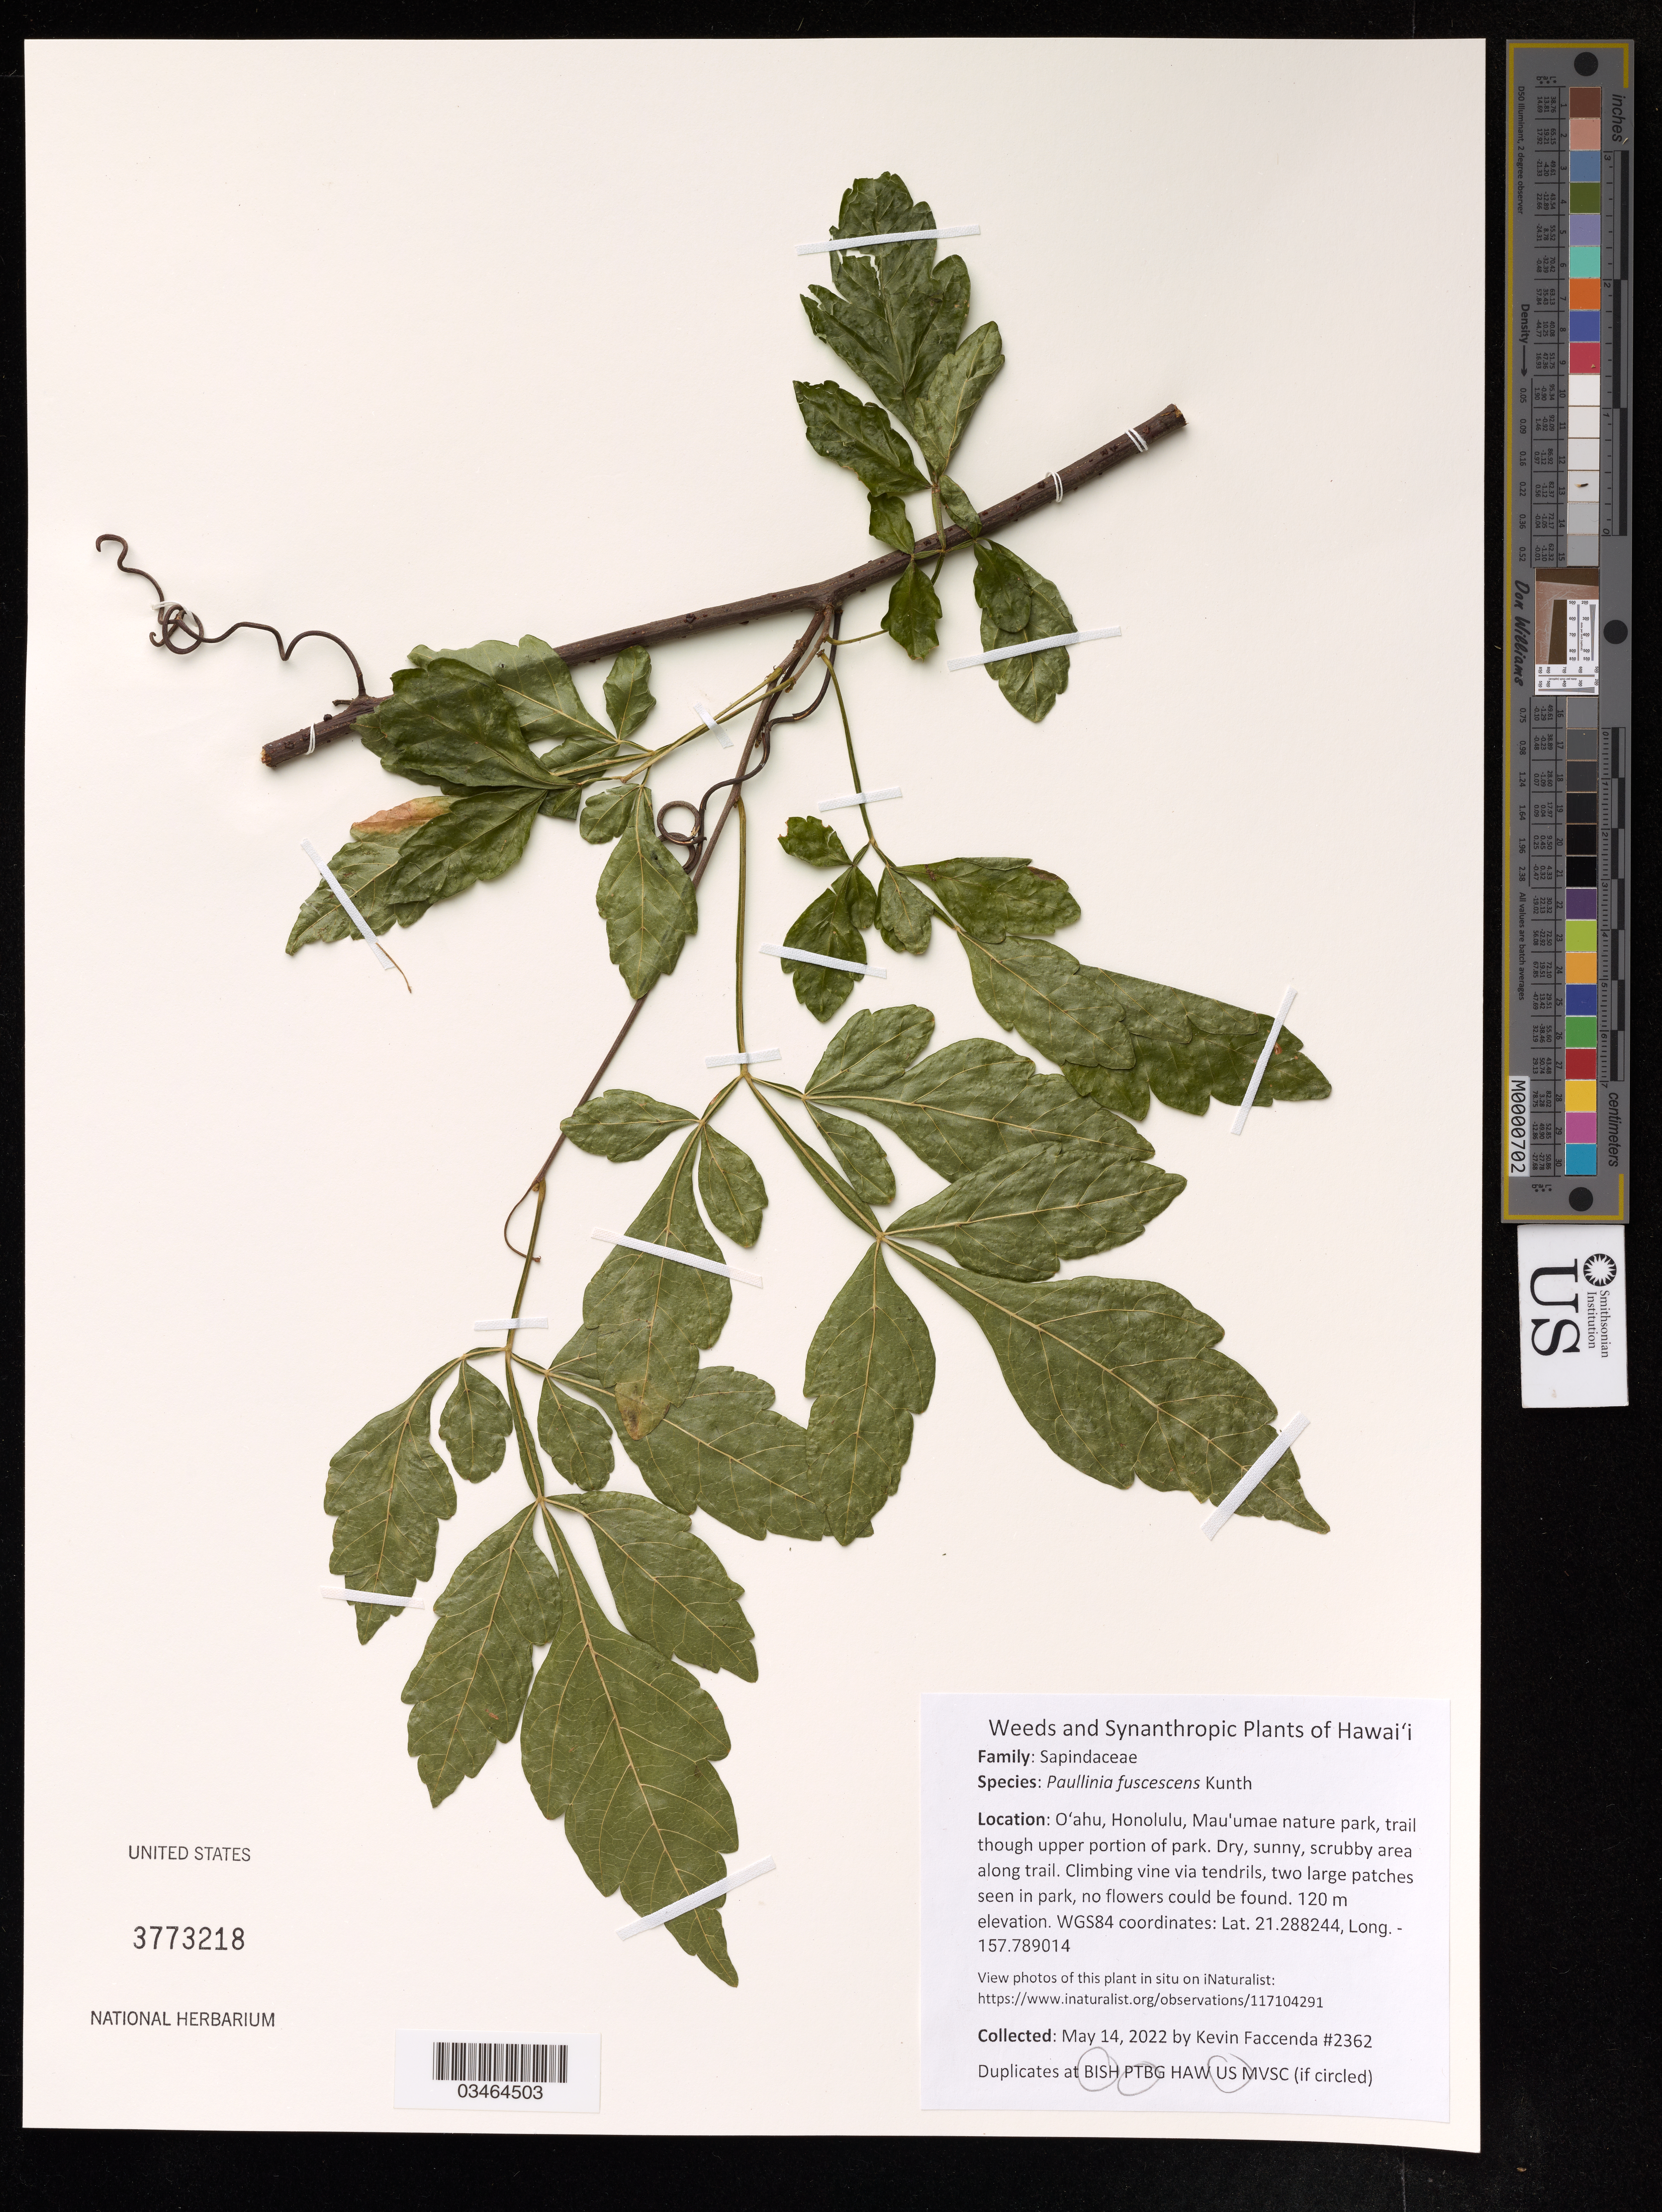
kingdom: Plantae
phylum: Tracheophyta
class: Magnoliopsida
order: Sapindales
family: Sapindaceae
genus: Paullinia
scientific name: Paullinia fuscescens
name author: Kunth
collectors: K. Faccenda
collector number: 2362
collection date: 2022-05-22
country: United States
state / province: Hawaii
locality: O'ahu, Honolulu, Mau'umae nature park. WGS84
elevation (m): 120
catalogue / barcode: US 3773218